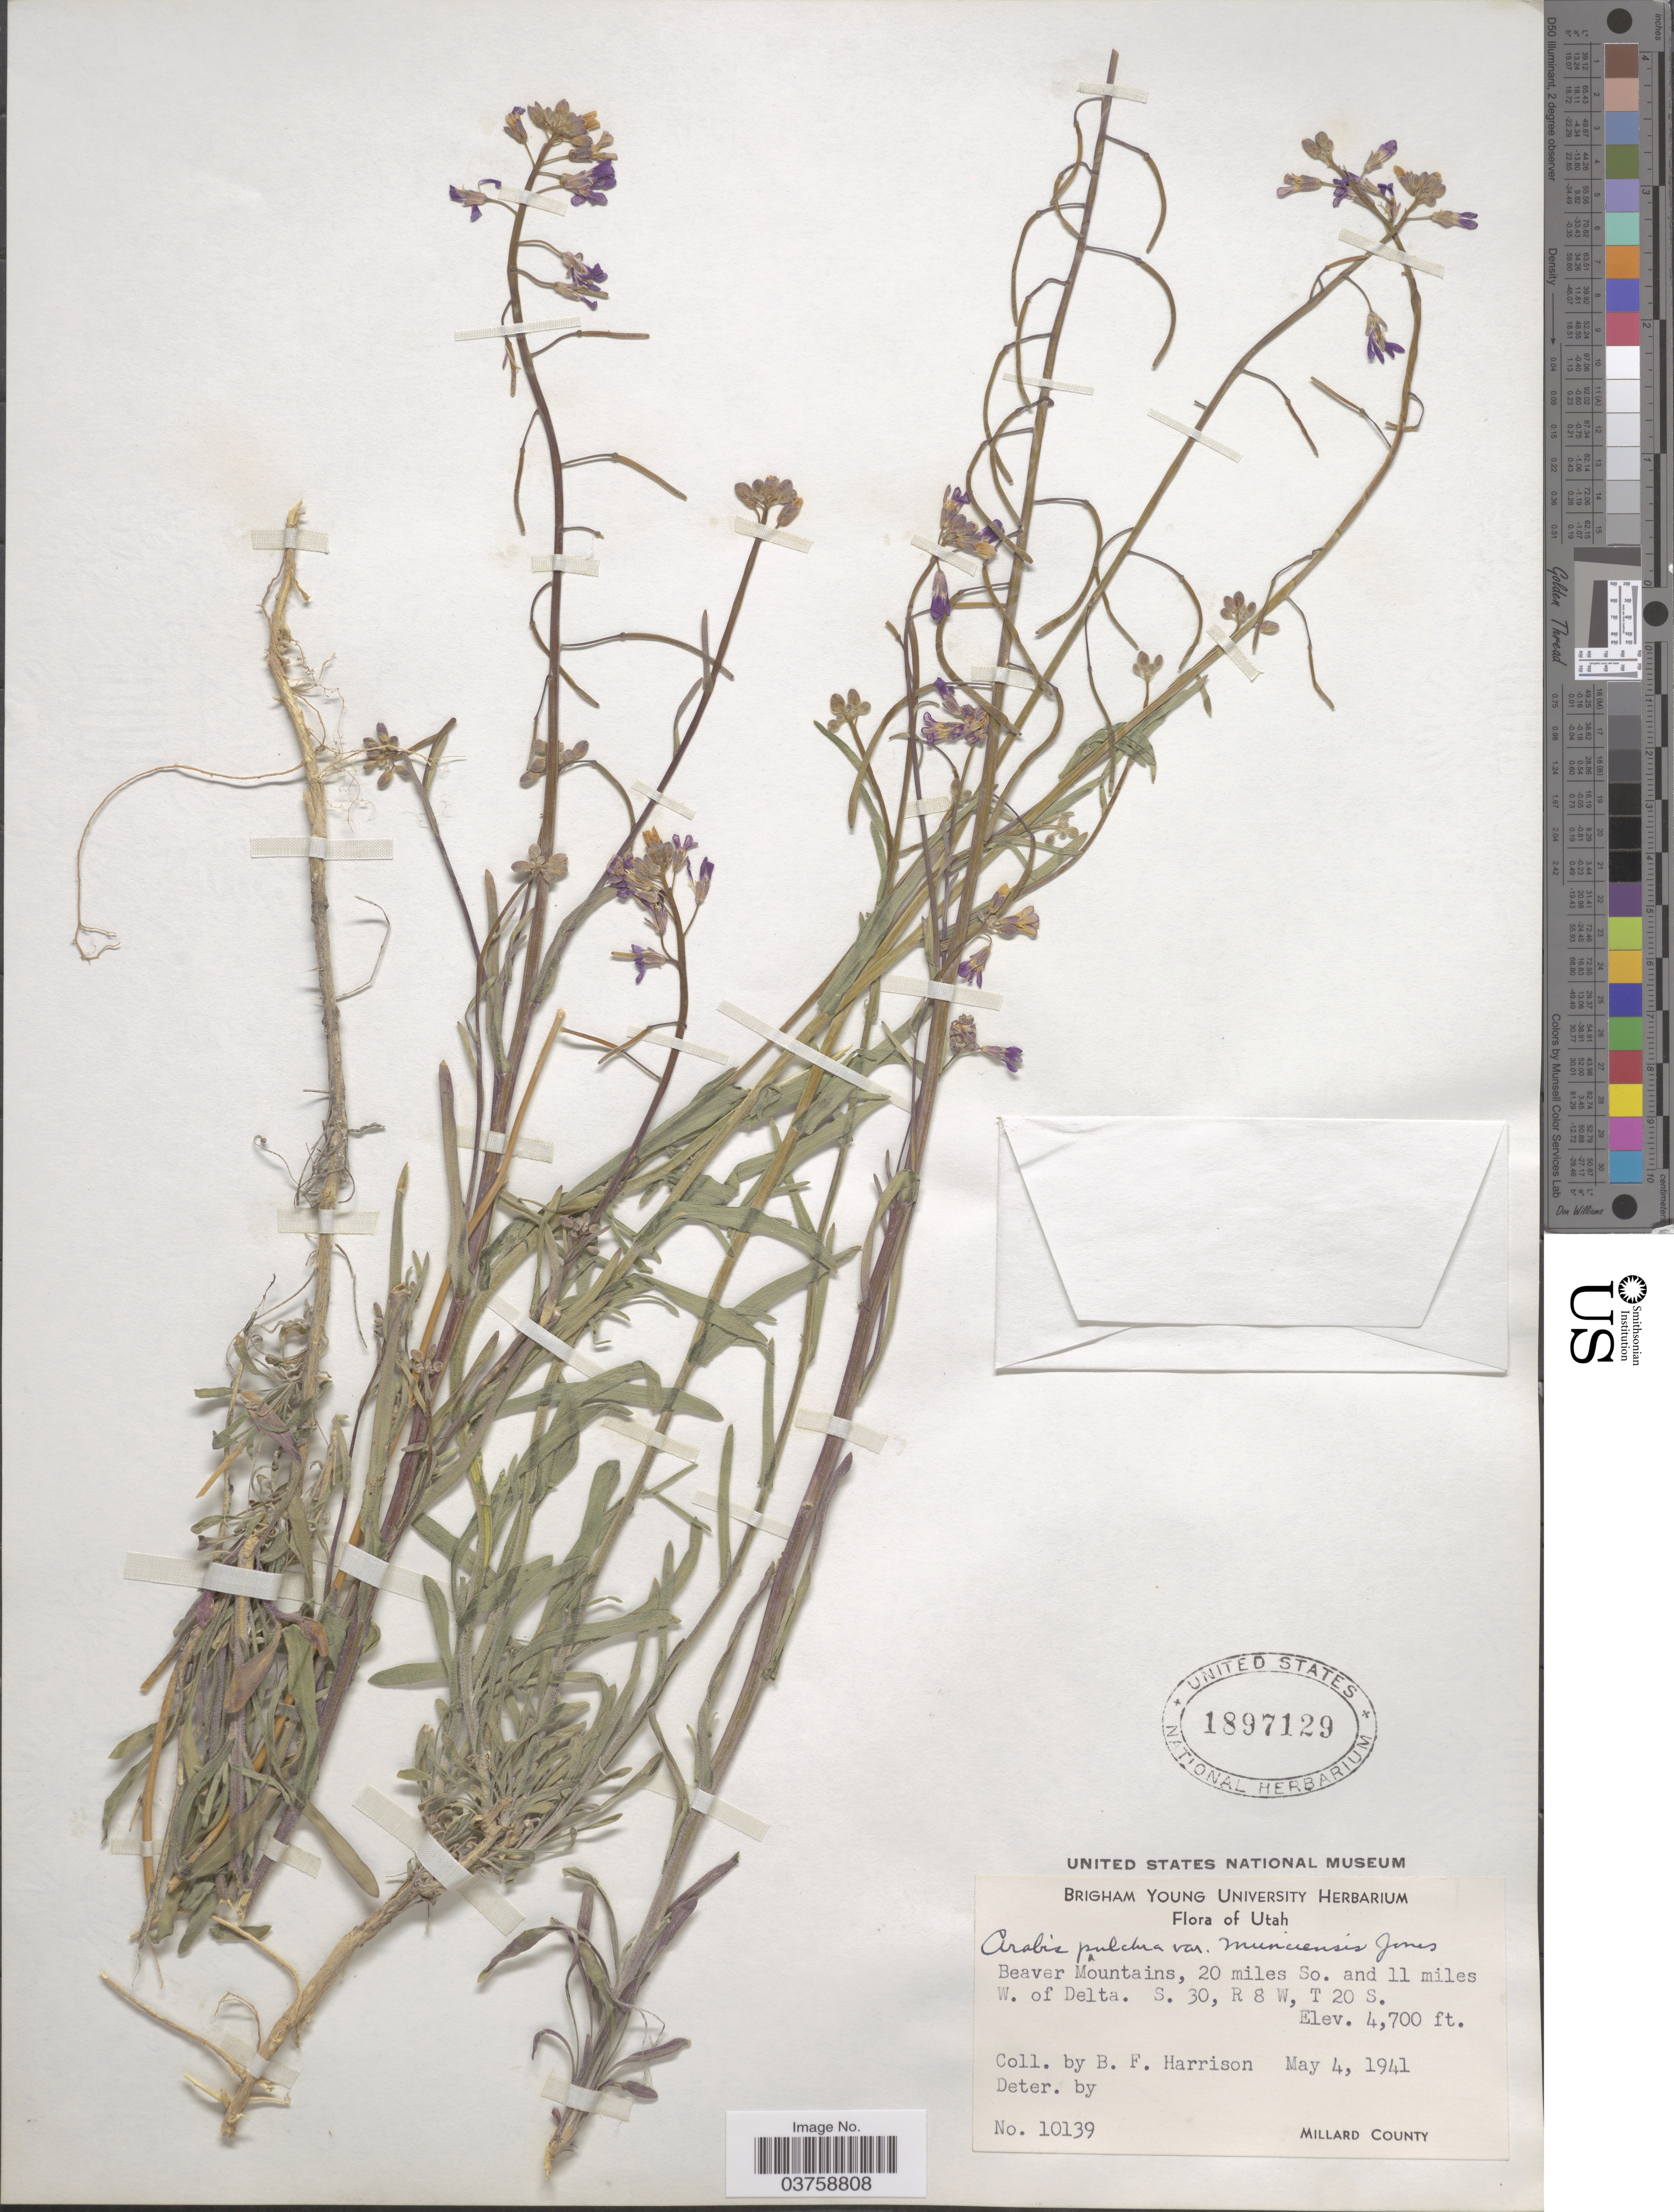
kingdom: Plantae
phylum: Tracheophyta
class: Magnoliopsida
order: Brassicales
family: Brassicaceae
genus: Arabis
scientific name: Arabis pulchra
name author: M.E. Jones ex S. Watson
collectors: B. F. Harrison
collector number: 10139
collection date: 1941-05-04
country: United States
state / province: Utah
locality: Beaver Mountains, 20 miles So. and 11 miles W. of Delta. S. 30, R 8 W, T 20 S. Millard County.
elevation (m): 1433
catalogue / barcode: US 1897129